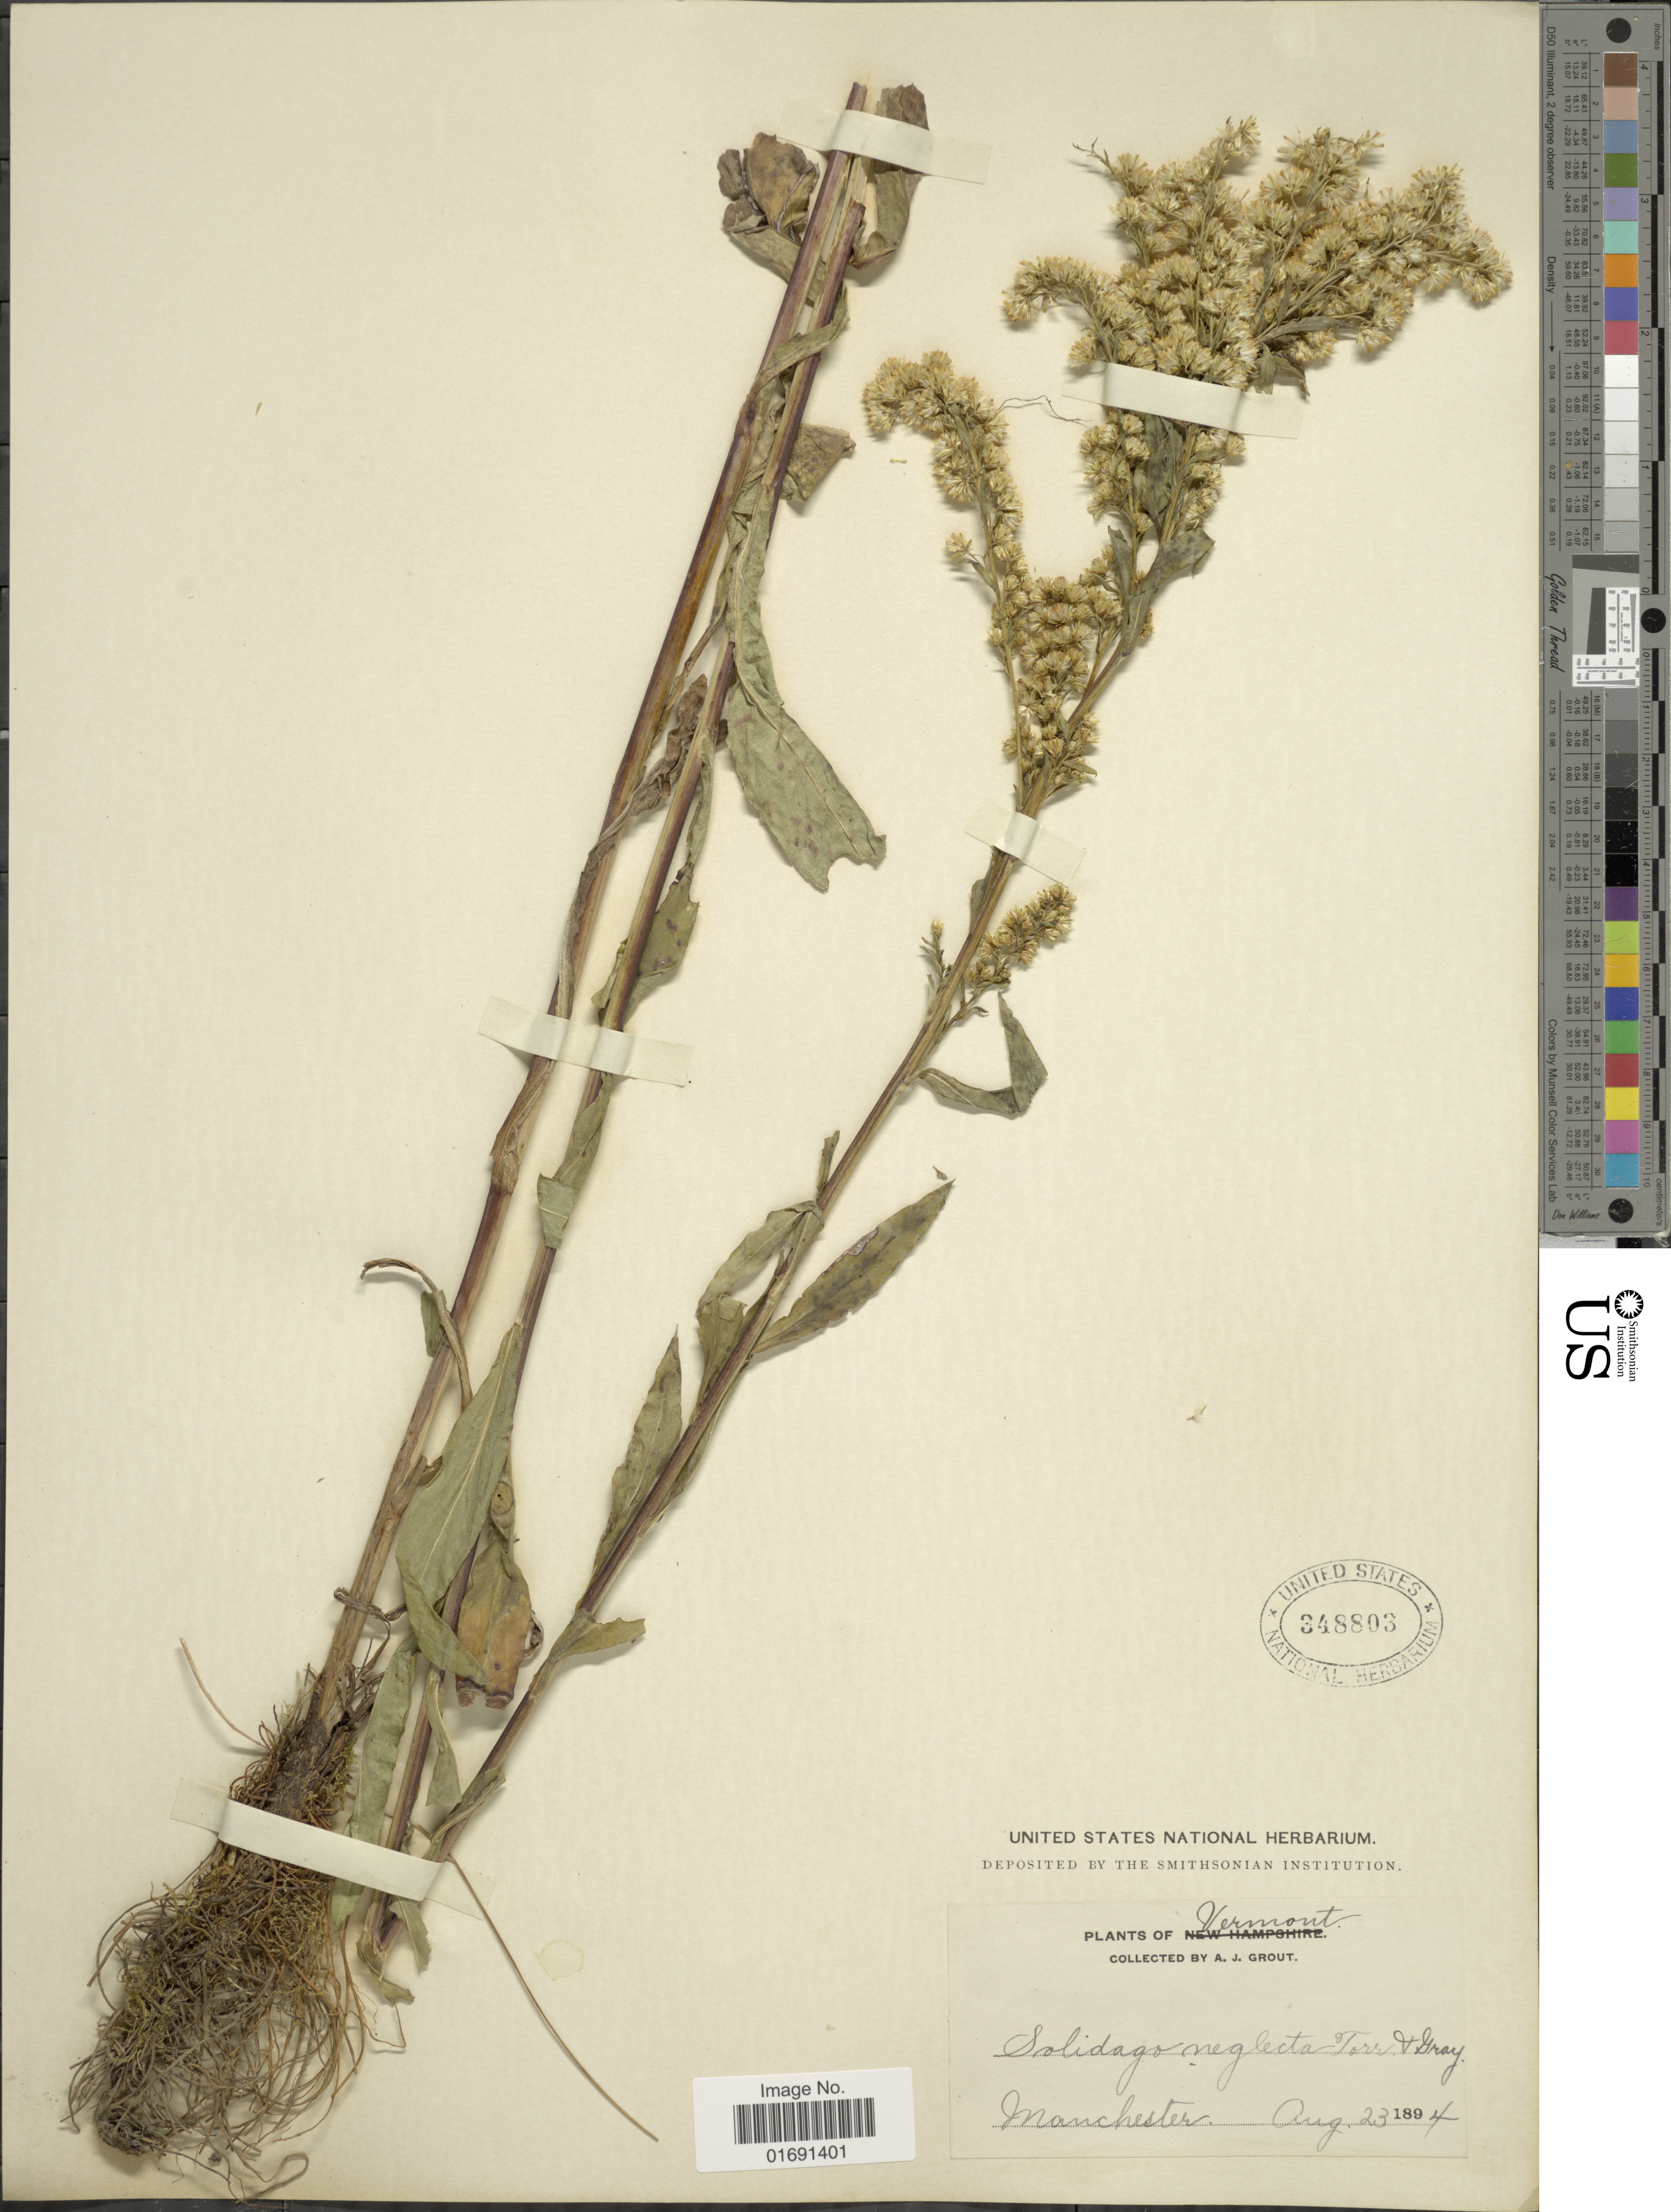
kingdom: Plantae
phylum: Tracheophyta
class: Magnoliopsida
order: Asterales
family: Asteraceae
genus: Solidago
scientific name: Solidago uniligulata var. neglecta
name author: Fernald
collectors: A. J. Grout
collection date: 1894-08-23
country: United States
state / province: Vermont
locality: Manchester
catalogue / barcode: US 348803